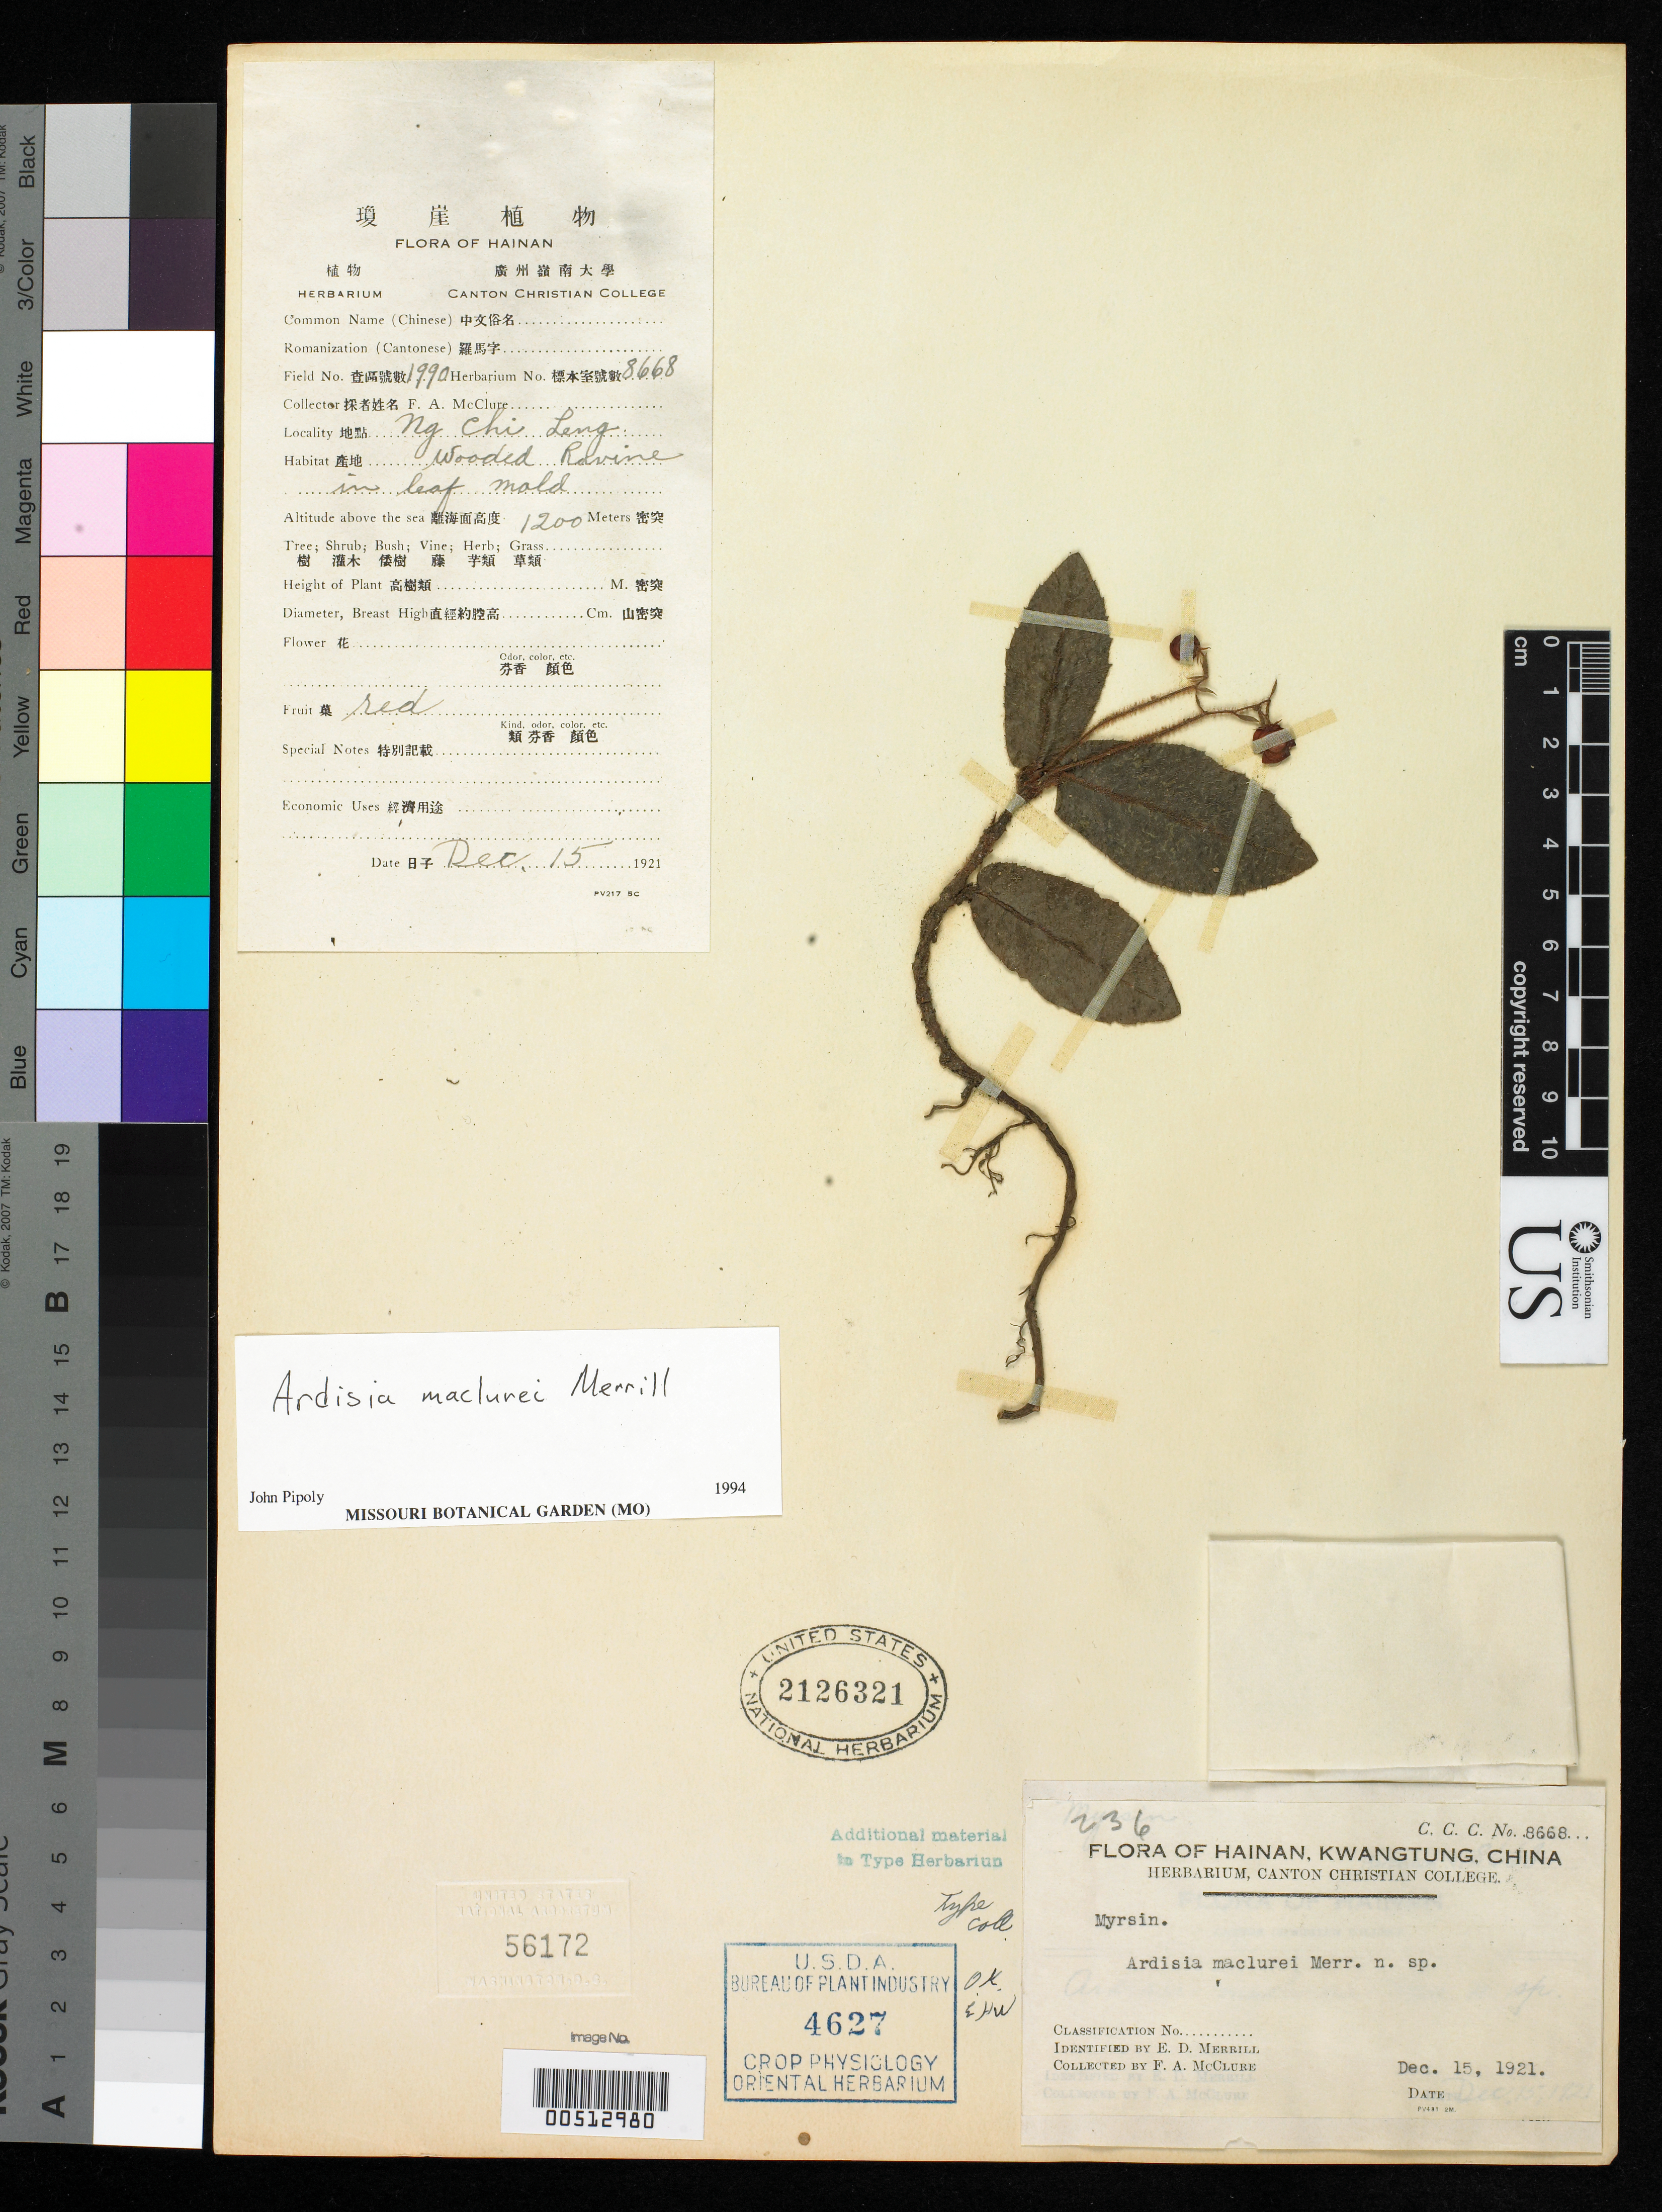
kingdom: Plantae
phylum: Tracheophyta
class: Magnoliopsida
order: Ericales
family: Primulaceae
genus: Ardisia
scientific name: Ardisia maclurei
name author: Merr.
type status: Isotype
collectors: F. A. McClure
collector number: C.C.C. 8668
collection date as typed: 15 Dec 1921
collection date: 1921-12-15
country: China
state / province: Hainan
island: Hainan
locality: Ng Chi Leng.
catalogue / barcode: US 2126321